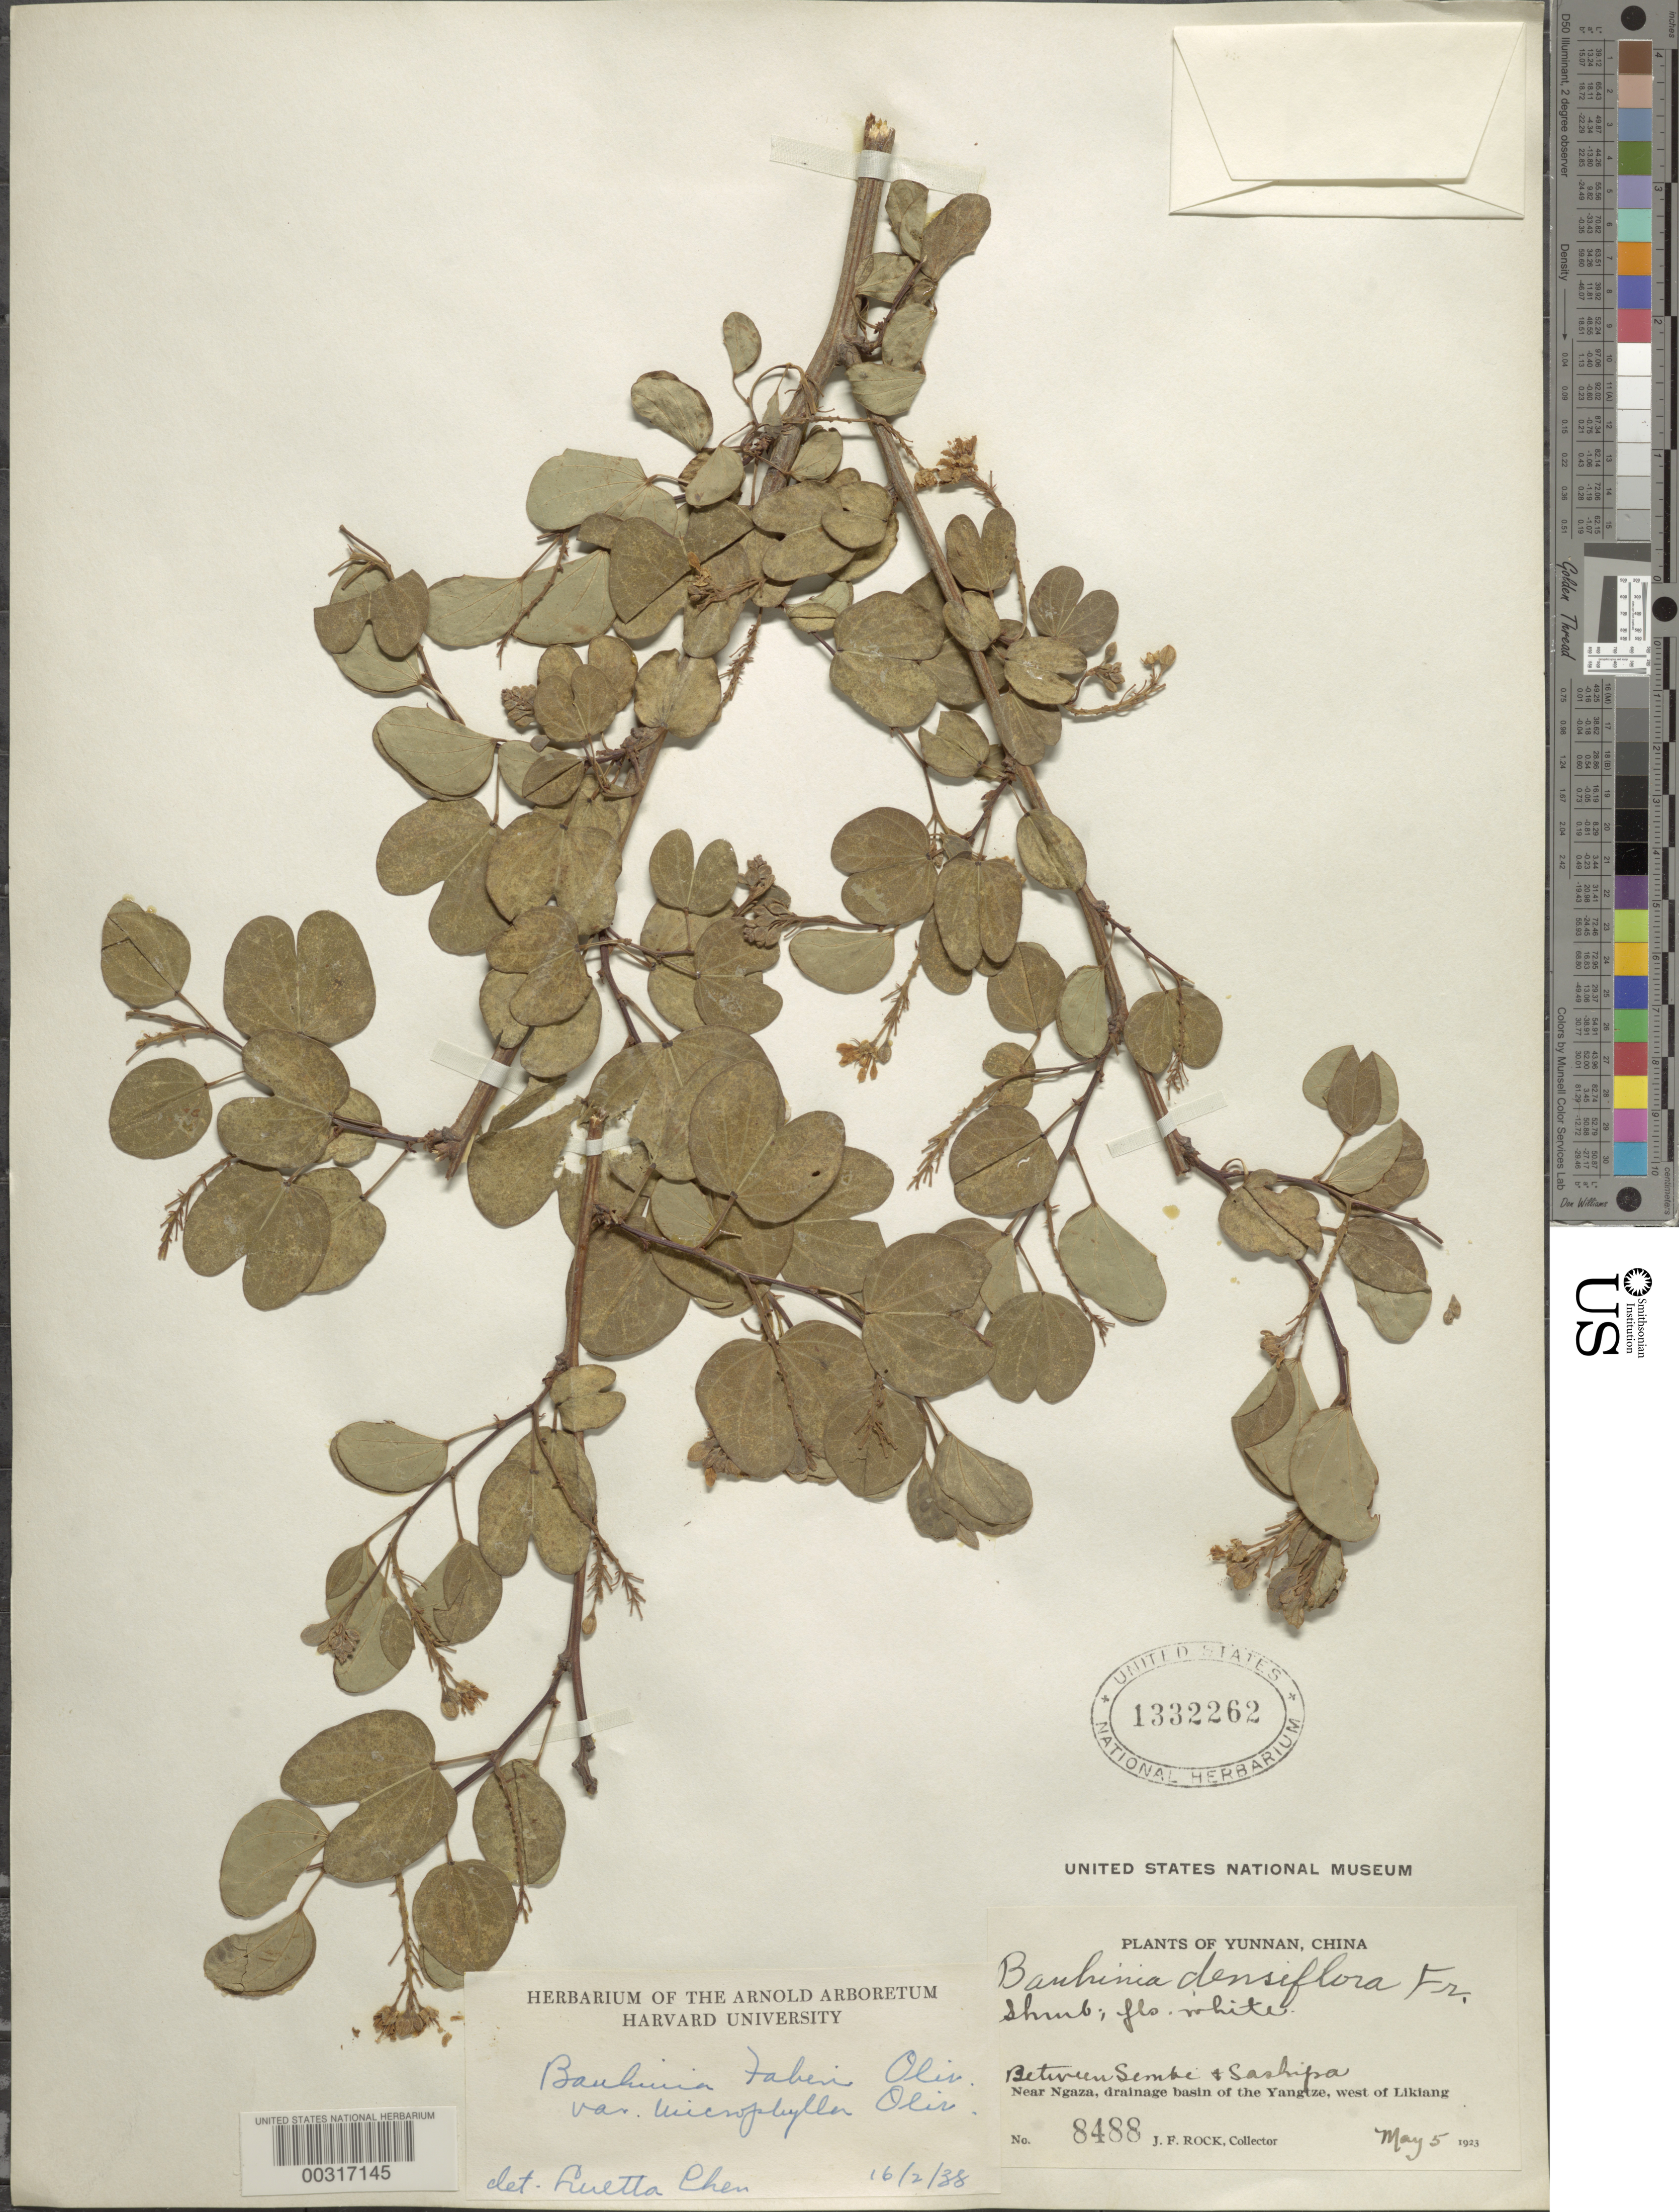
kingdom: Plantae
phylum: Tracheophyta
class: Magnoliopsida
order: Fabales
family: Fabaceae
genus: Bauhinia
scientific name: Bauhinia brachycarpa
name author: Wall. ex Benth.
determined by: U.S. National Herbarium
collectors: J. F. Rock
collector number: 8488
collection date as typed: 05 May 1923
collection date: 1923-05-05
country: China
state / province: Yunnan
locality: Between sembi and sashipa; near ngaza, drainage basin of the yangtze, w of likiang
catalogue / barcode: US 1332262